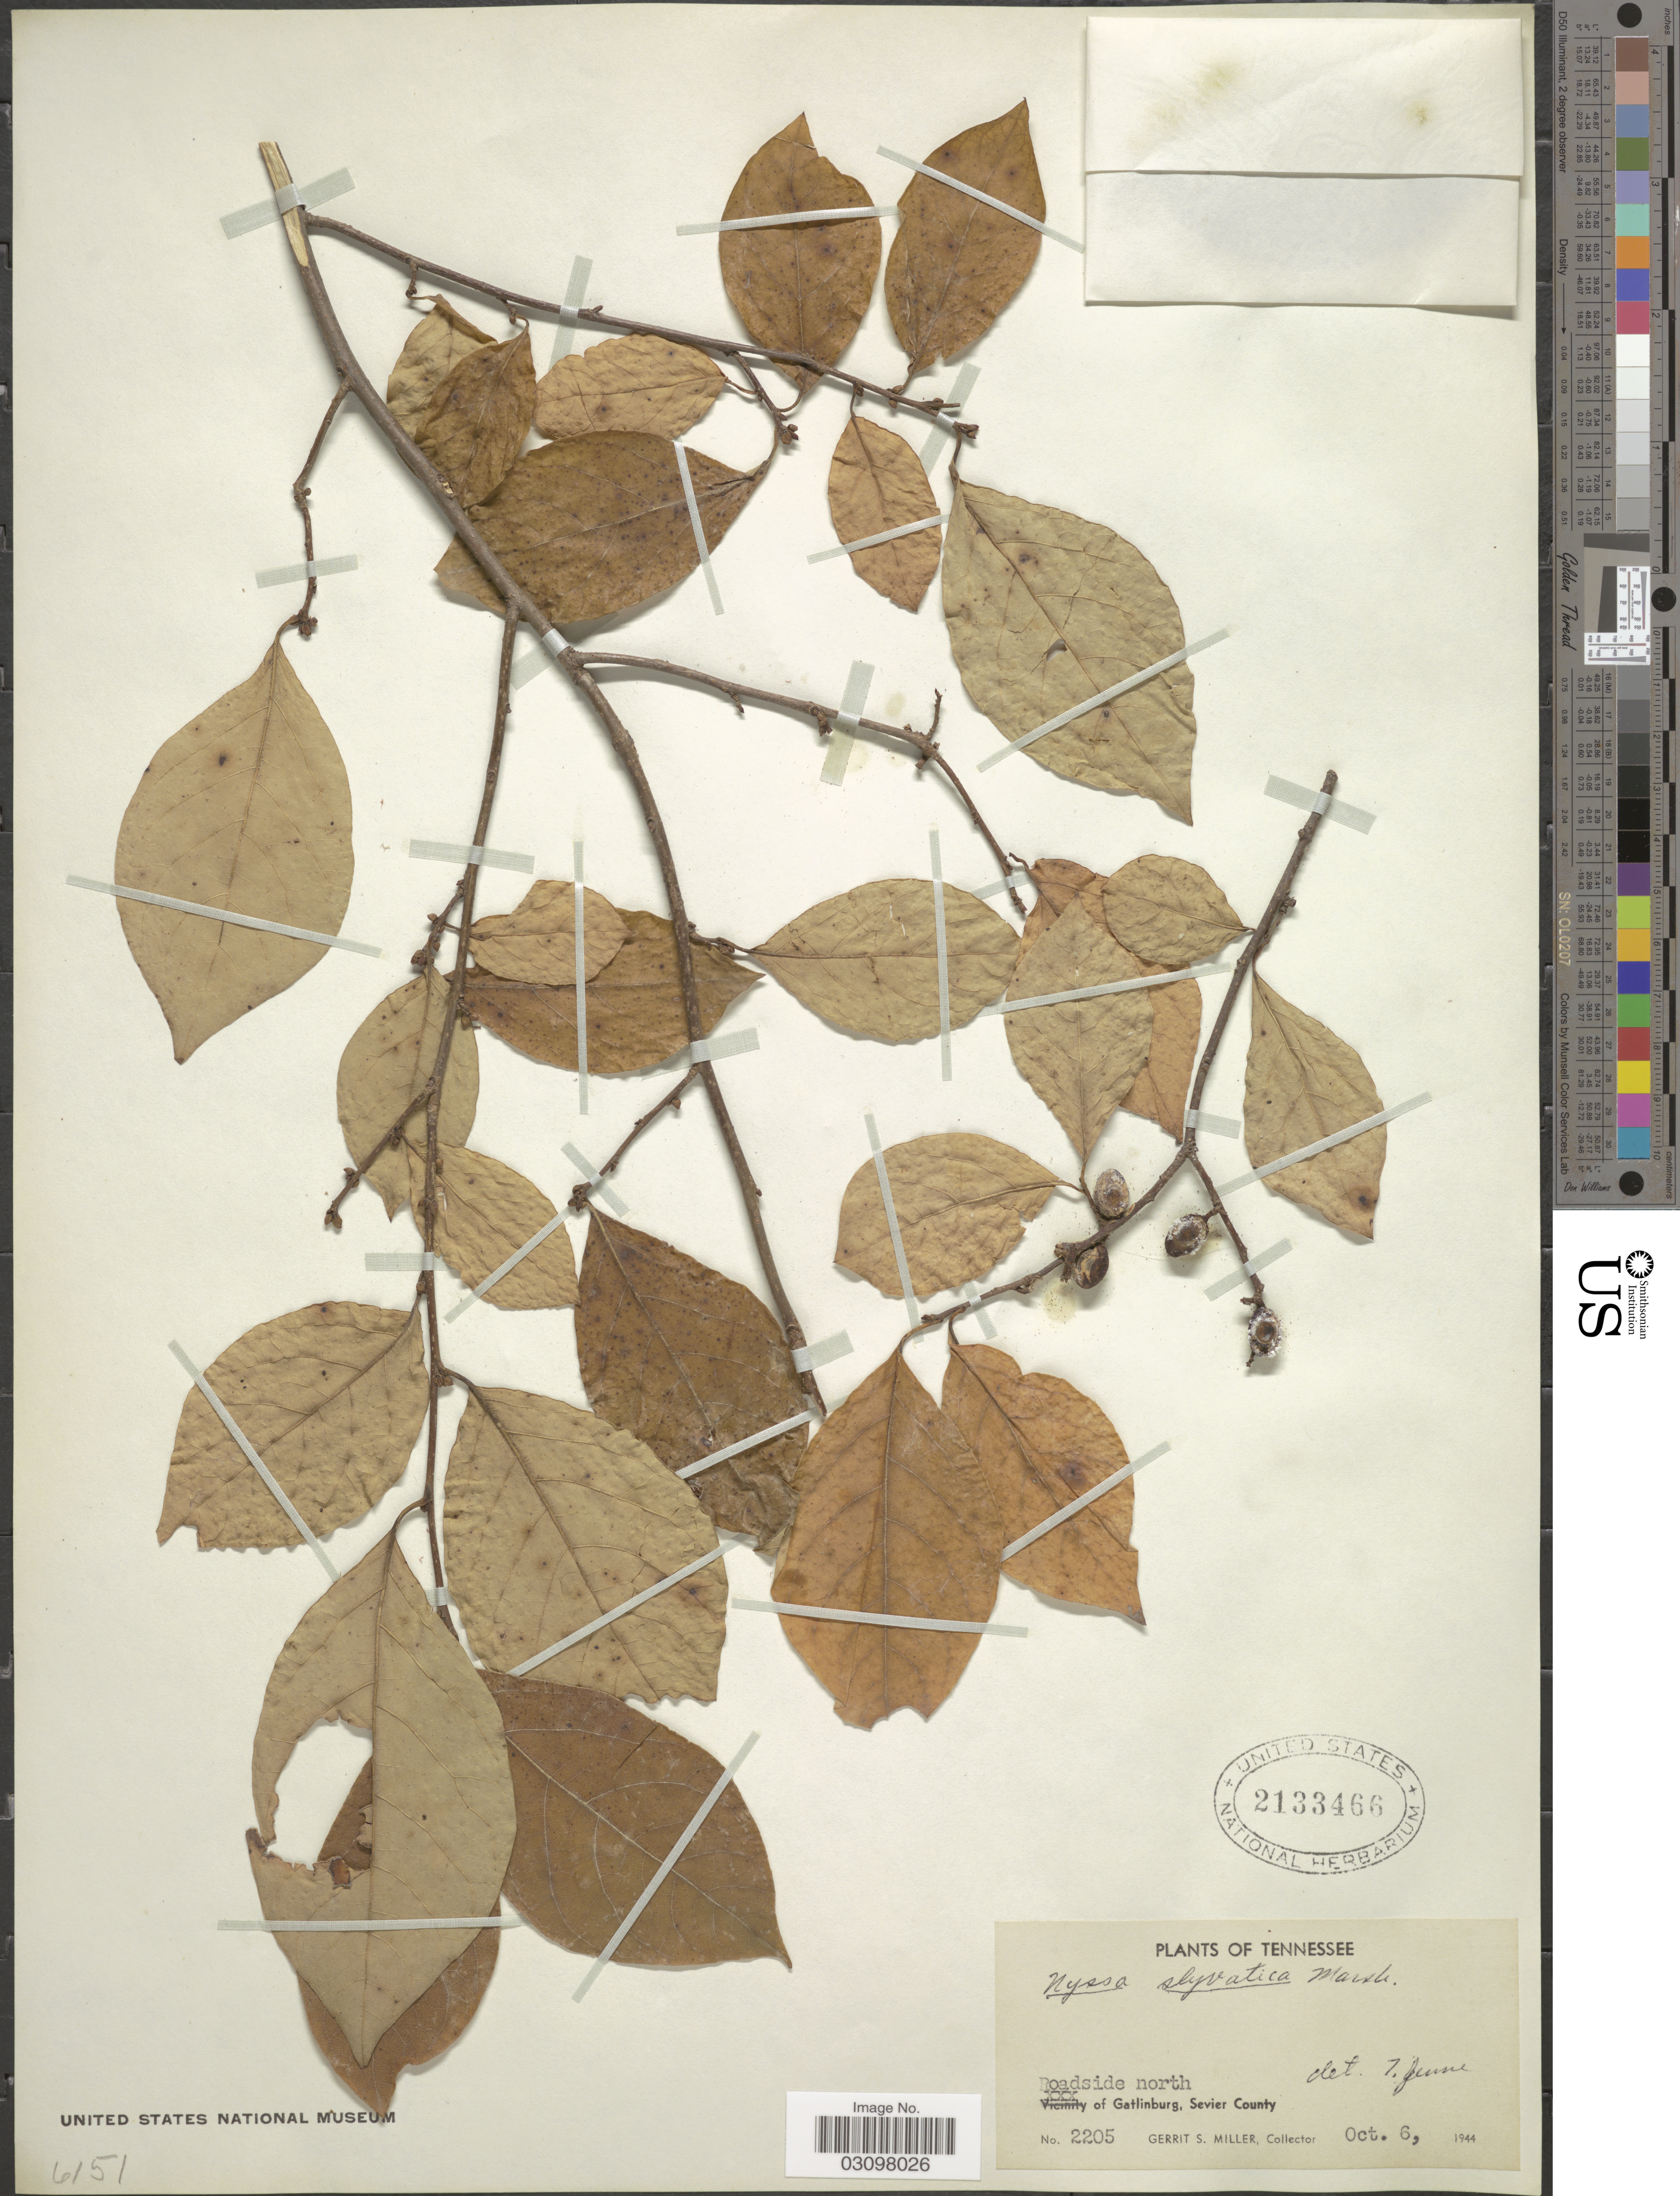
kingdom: Plantae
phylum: Tracheophyta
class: Magnoliopsida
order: Cornales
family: Nyssaceae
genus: Nyssa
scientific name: Nyssa sylvatica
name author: Marshall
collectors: G. S. Miller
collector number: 2205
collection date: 1944-10-06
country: United States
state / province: Tennessee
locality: Roadside north of Gatlinburg, Sevier County.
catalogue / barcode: US 2133466